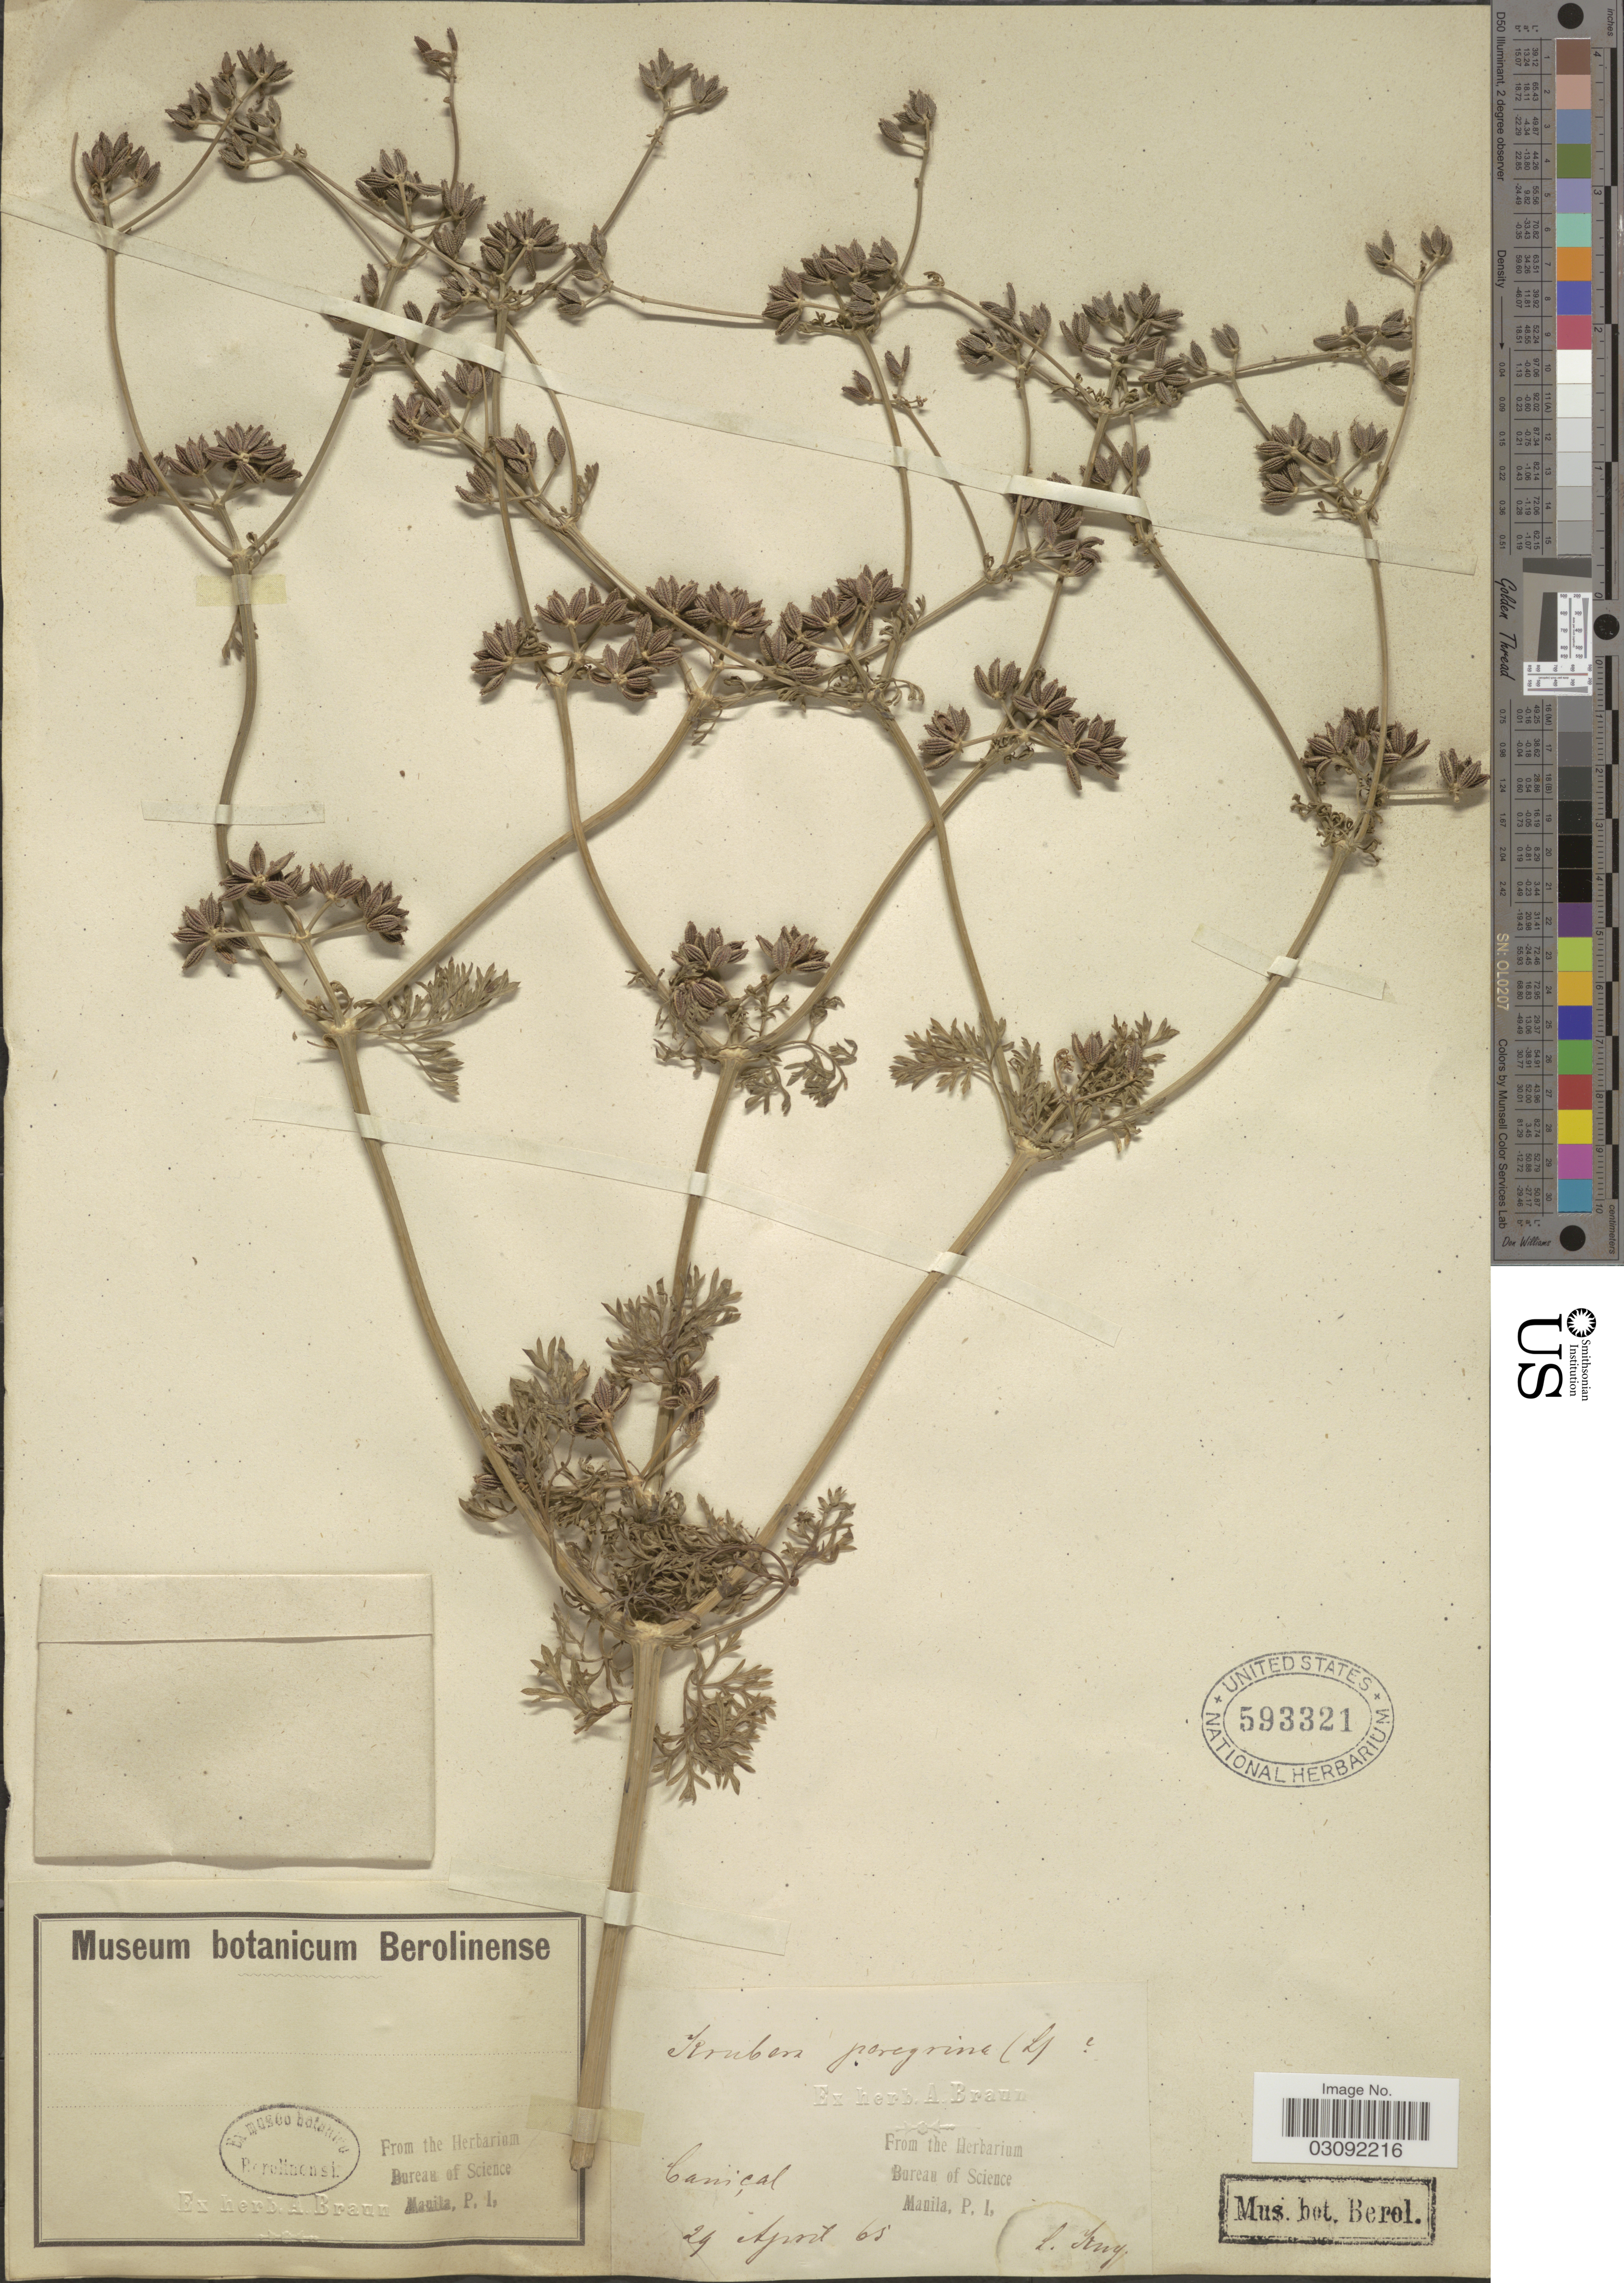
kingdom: Plantae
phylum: Tracheophyta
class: Magnoliopsida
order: Apiales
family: Apiaceae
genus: Capnophyllum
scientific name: Capnophyllum peregrinum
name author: (L.) Lange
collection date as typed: Transcribed d/m/y: 29/8/65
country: Portugal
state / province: Madeira (Aut. Reg.)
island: Madeira Is.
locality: Caniçal.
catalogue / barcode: US 593321